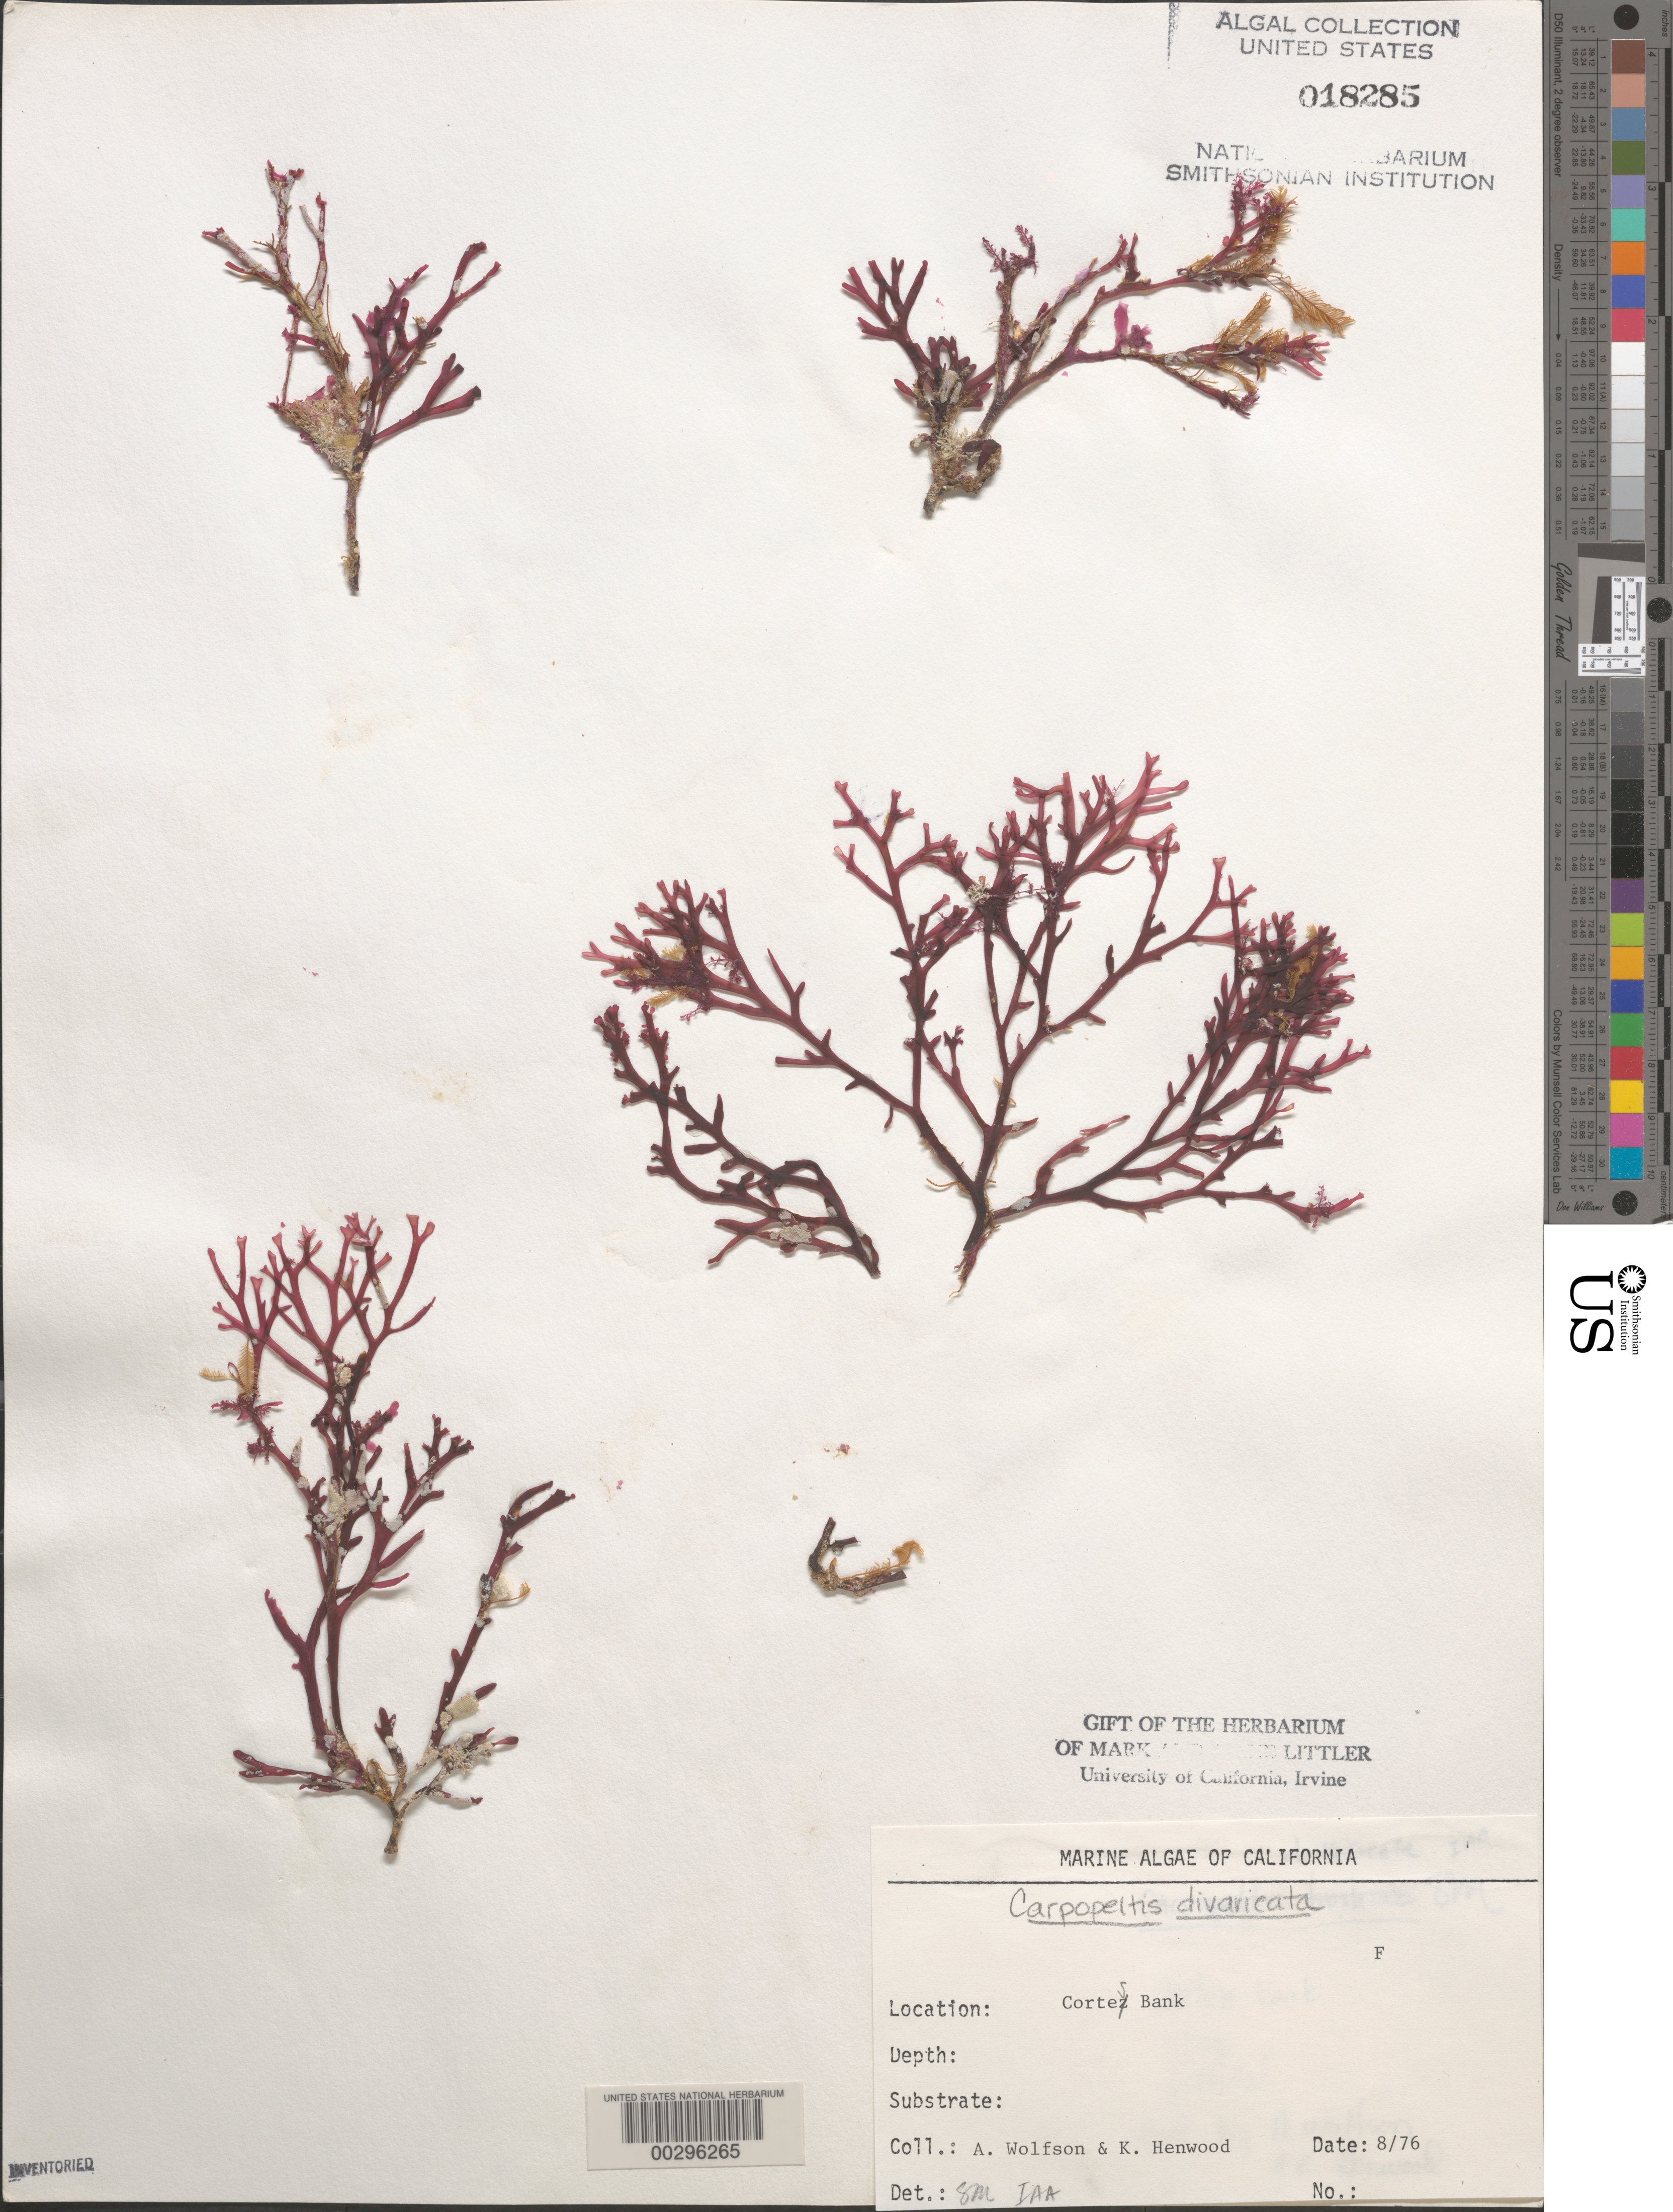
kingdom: Plantae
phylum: Rhodophyta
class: Florideophyceae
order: Halymeniales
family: Halymeniaceae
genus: Grateloupia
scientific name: Grateloupia chiangii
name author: S. Kawaguchi & H.W. Wang in H.W. Wang et al.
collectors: A. Wolfson & K. Henwood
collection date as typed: Aug 1976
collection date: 1976-08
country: United States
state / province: California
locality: Cortes Bank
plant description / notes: BLM-SOCALBIGHT Rocky Intertidal Survey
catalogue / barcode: US 18285